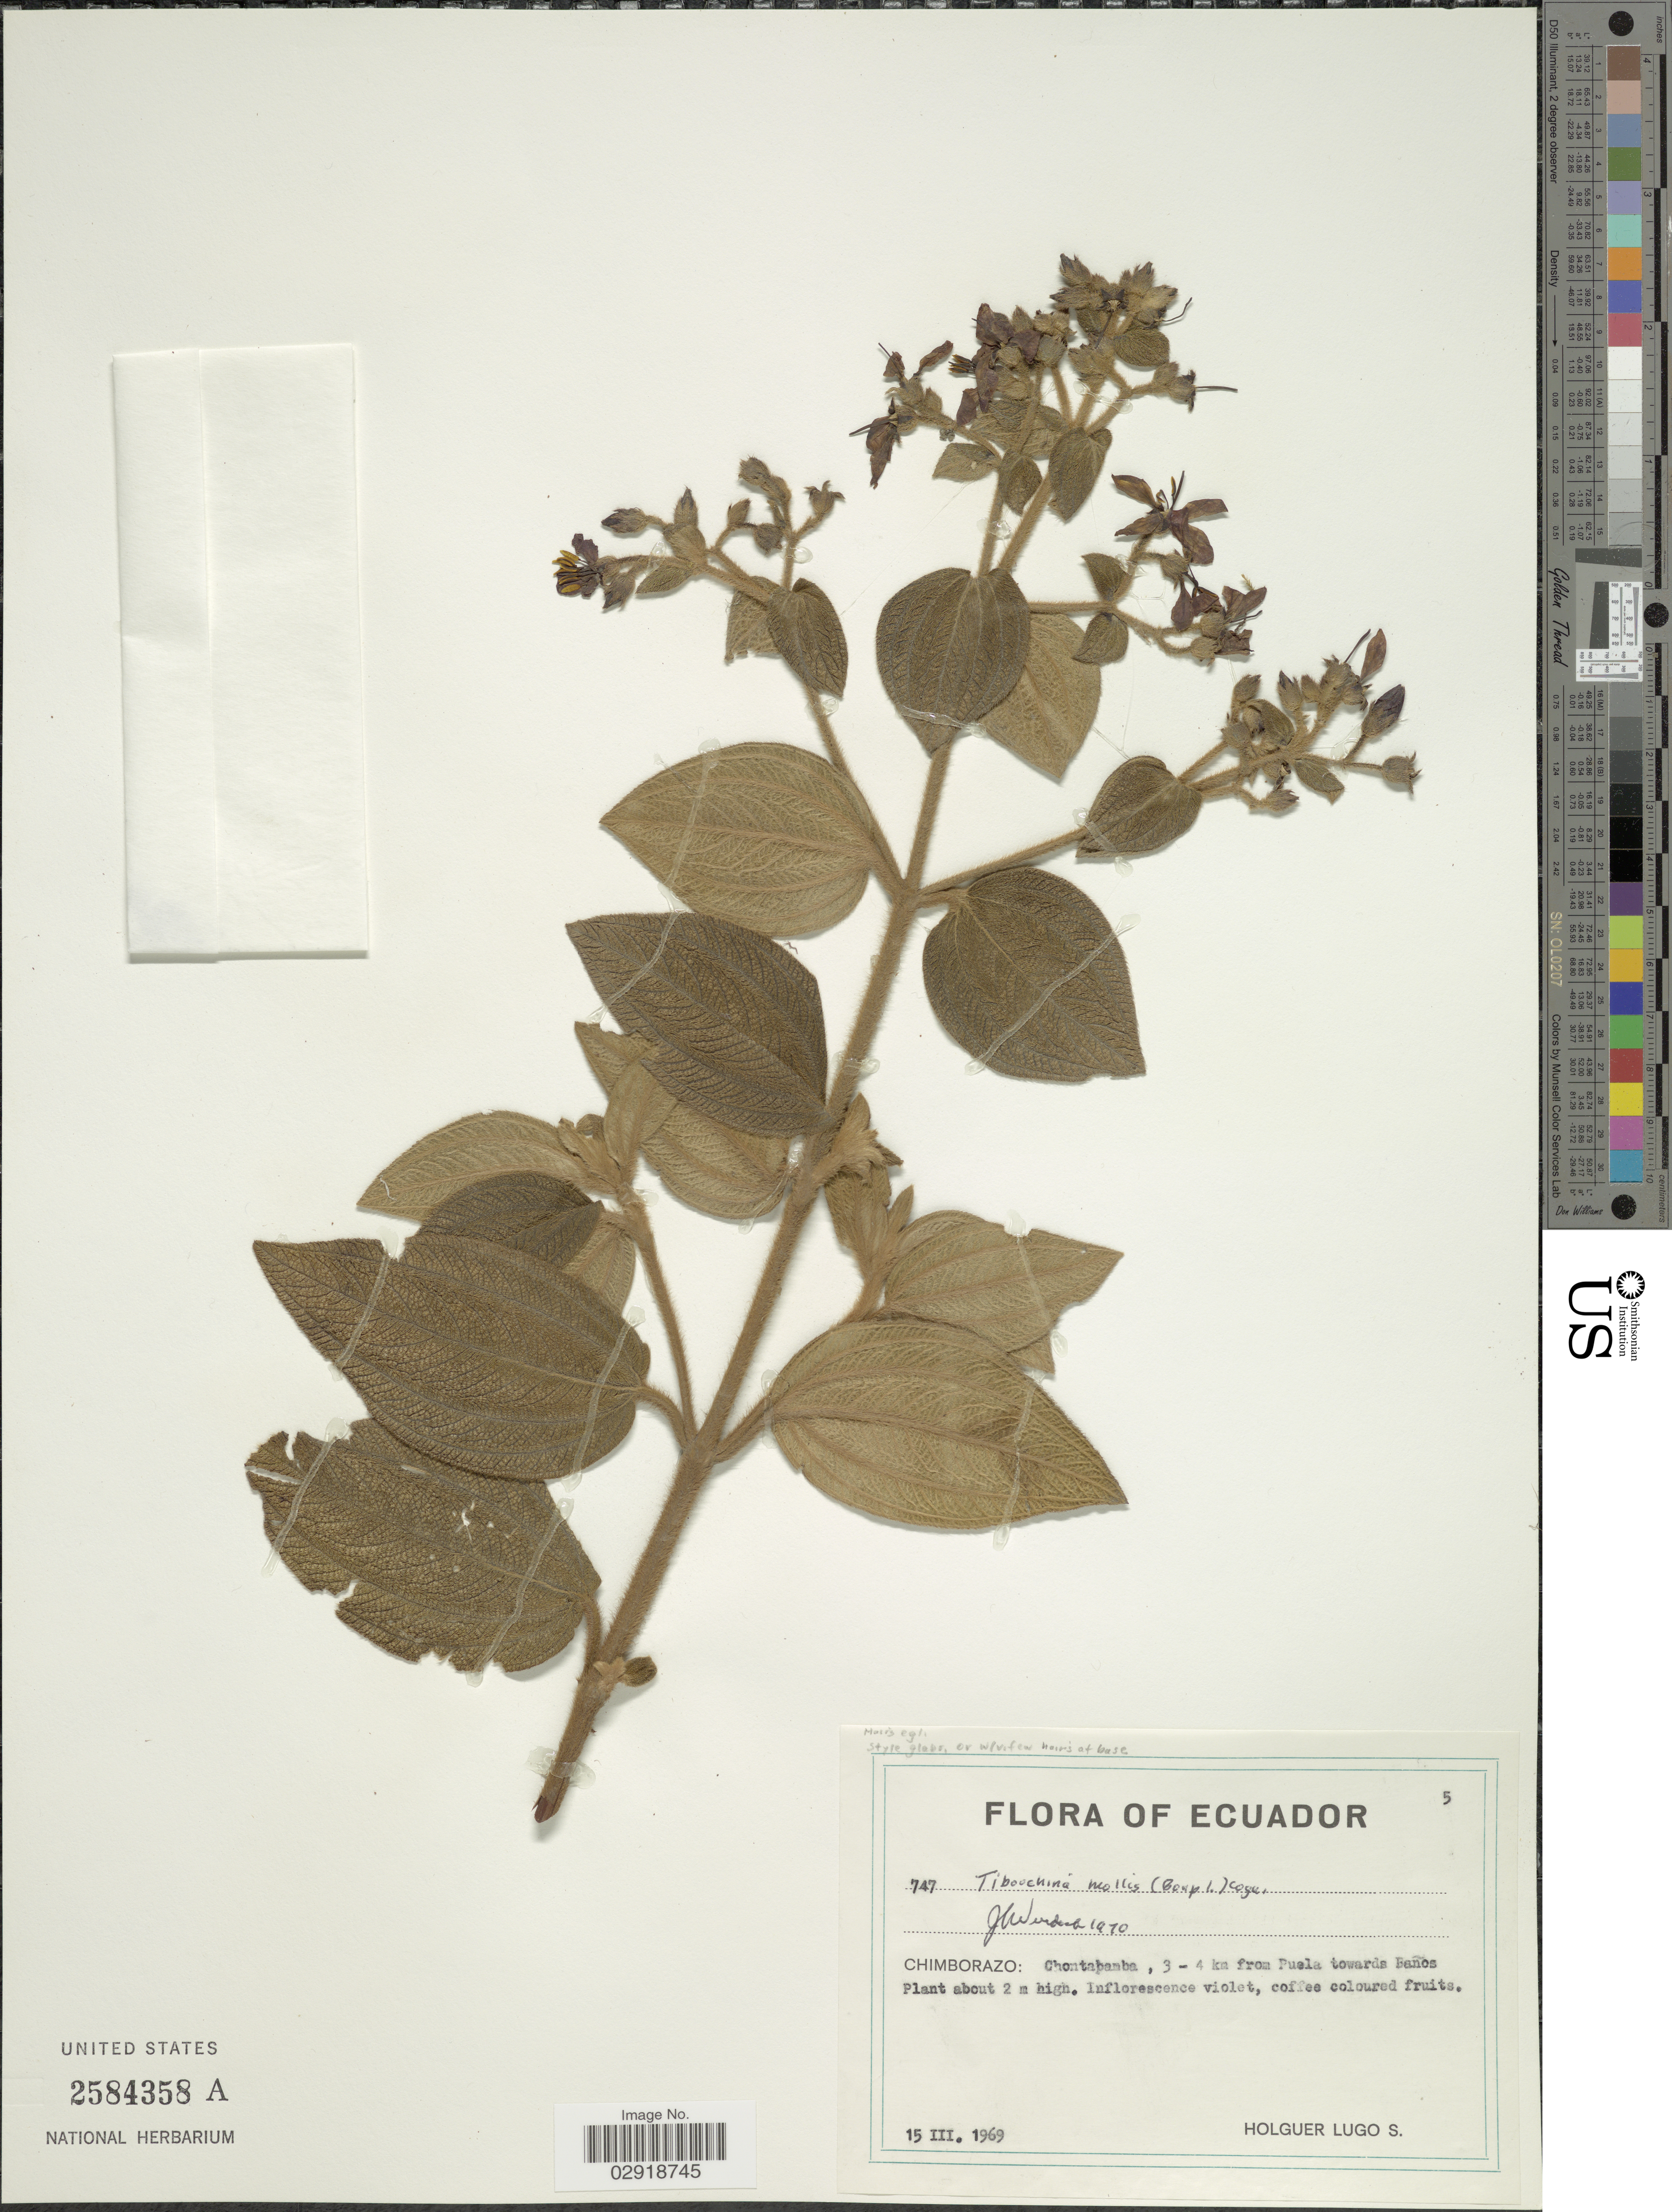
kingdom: Plantae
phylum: Tracheophyta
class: Magnoliopsida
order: Myrtales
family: Melastomataceae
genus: Chaetogastra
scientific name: Chaetogastra mollis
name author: (Bonpl.) DC.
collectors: H. Lugo S.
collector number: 747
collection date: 1969-03-15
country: Ecuador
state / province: Chimborazo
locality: Chontapamba, 3 - 4 km from Puela towards Baños.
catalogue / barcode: US 2584358A